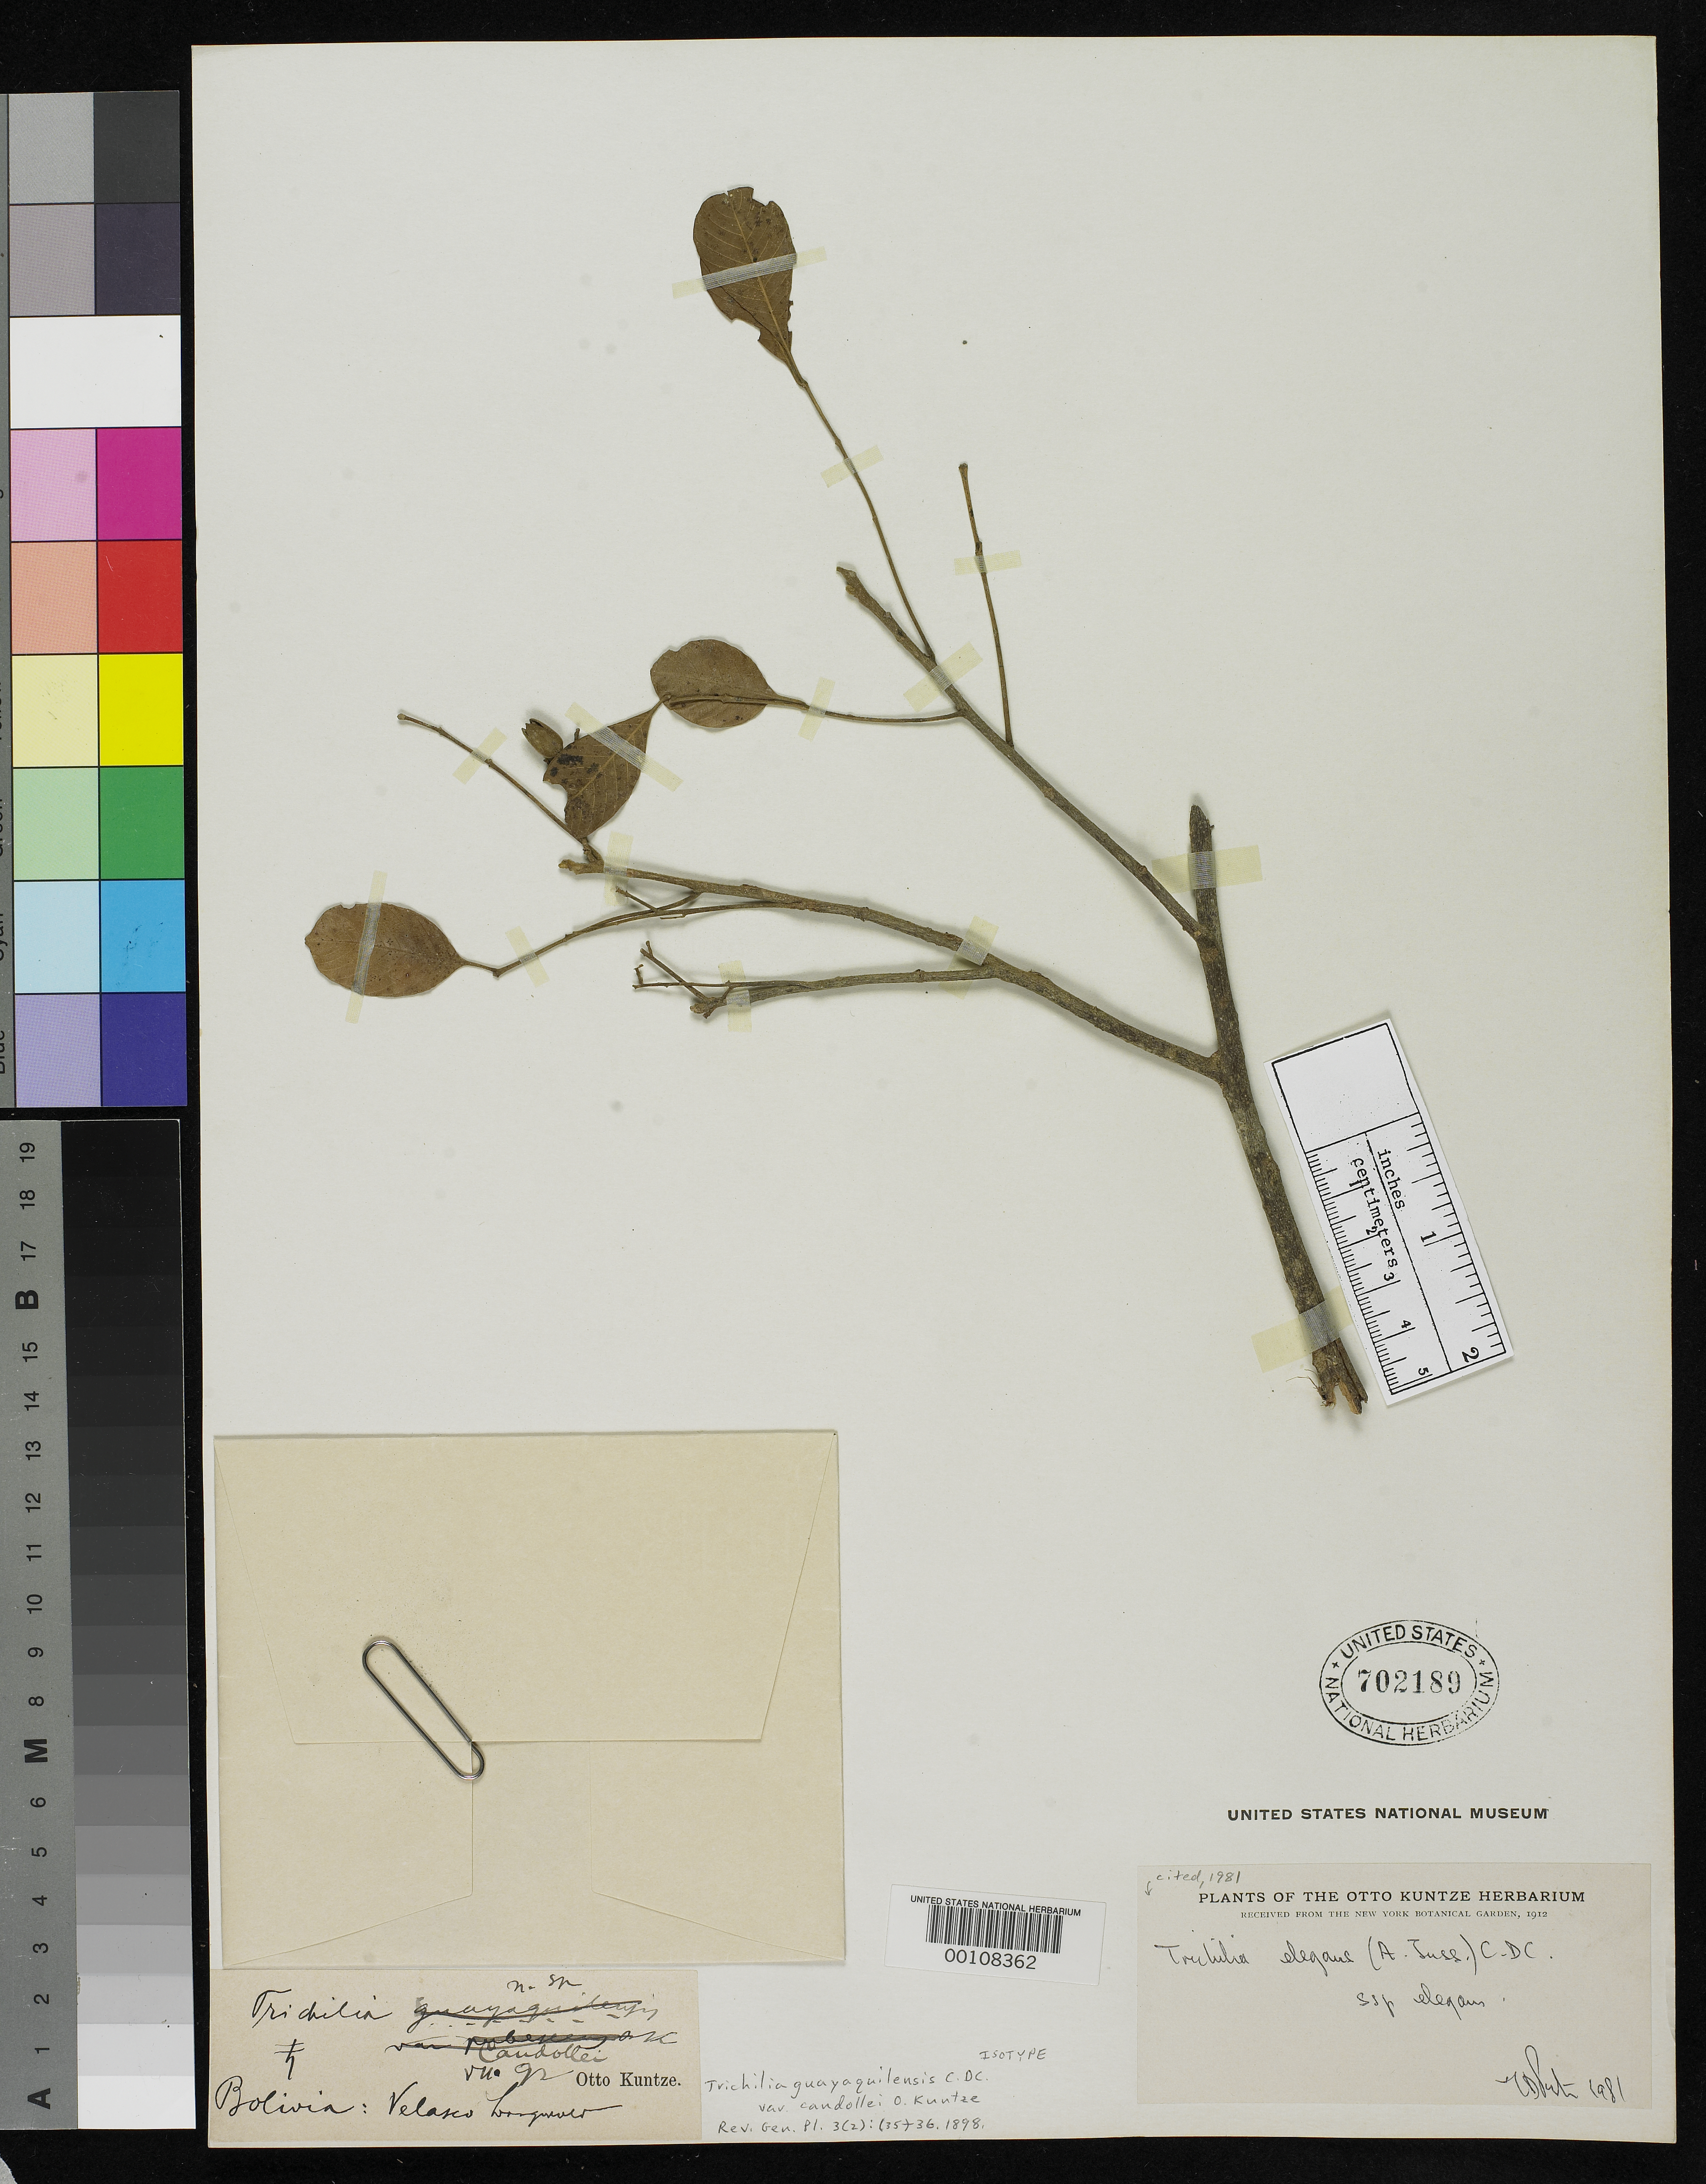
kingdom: Plantae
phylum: Tracheophyta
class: Magnoliopsida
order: Sapindales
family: Meliaceae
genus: Trichilia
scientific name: Trichilia guayaquilensis var. candollei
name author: Kuntze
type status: Isotype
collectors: C.E.O. Kuntze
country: Bolivia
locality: Velasco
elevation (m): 200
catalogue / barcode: US 702180